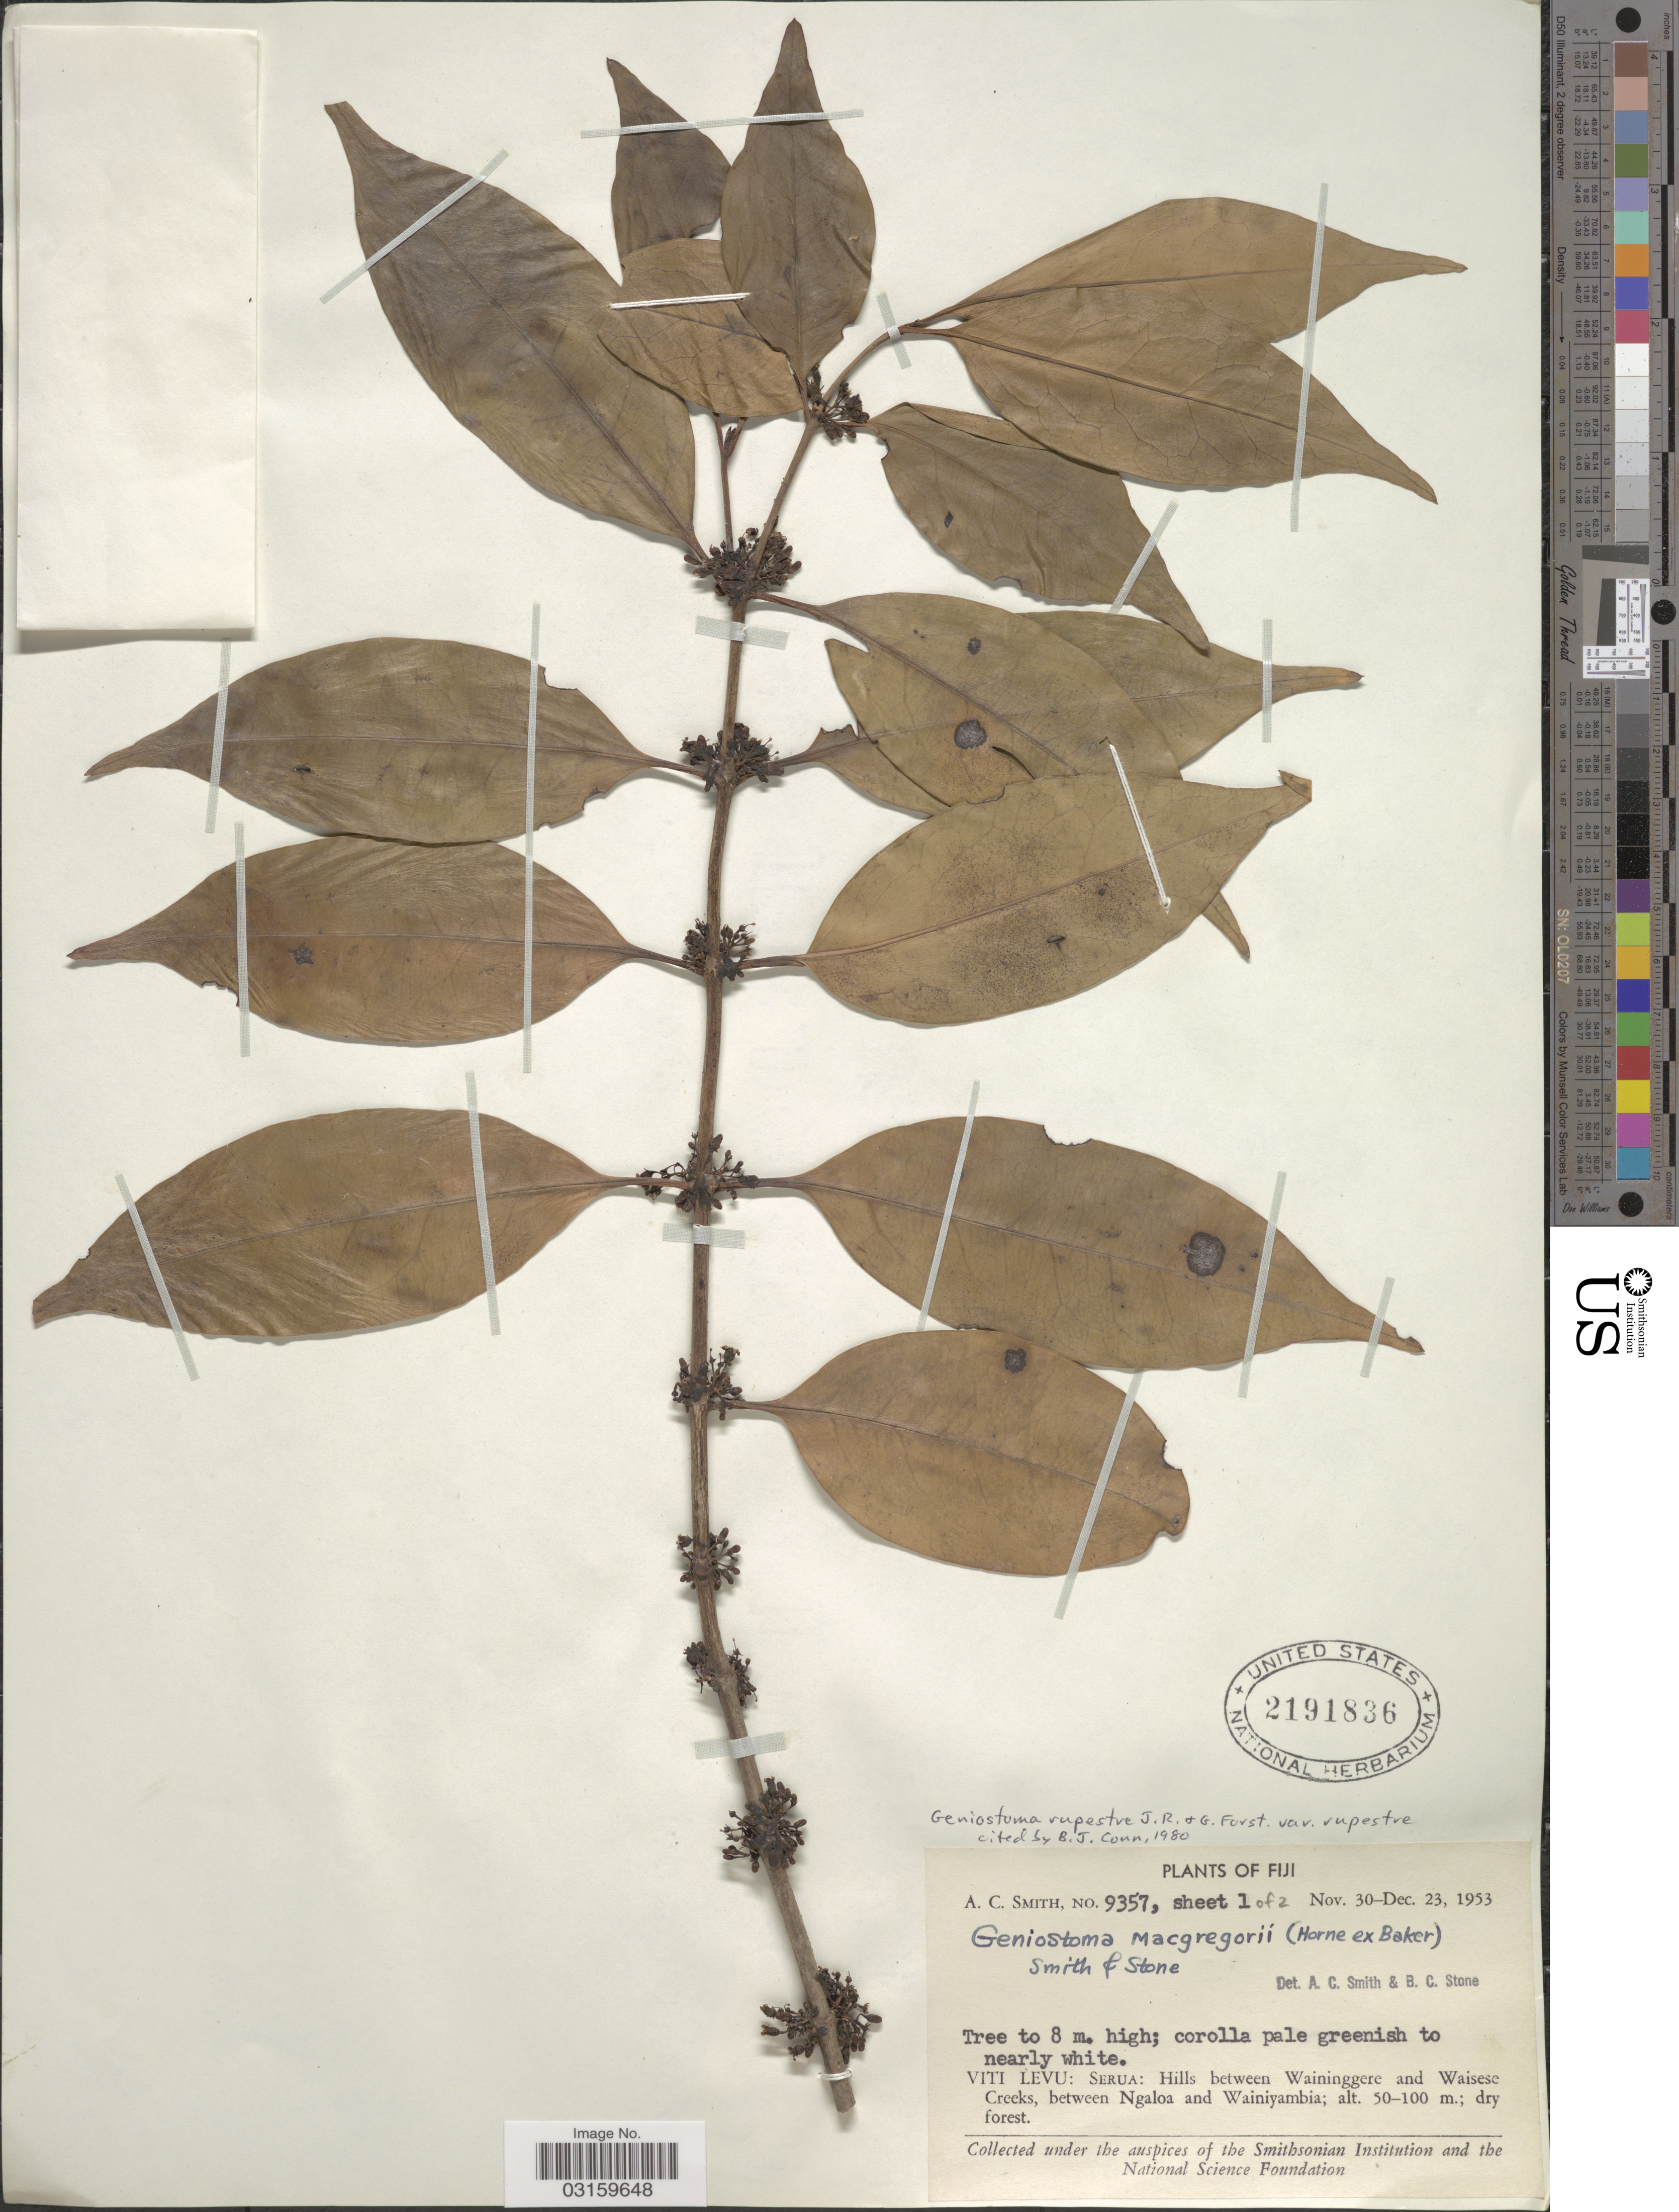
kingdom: Plantae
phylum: Tracheophyta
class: Magnoliopsida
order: Gentianales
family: Loganiaceae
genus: Geniostoma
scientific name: Geniostoma rupestre var. rupestre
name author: J.R. Forst. & G. Forst.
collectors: A. C. Smith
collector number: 9357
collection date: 1953-11-30/1953-12-23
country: Fiji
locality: Viti Levu: Serua: Hills between Waininggere and Waisese Creeks, between Ngaloa and Wainiyambia.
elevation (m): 50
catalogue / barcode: US 2191836